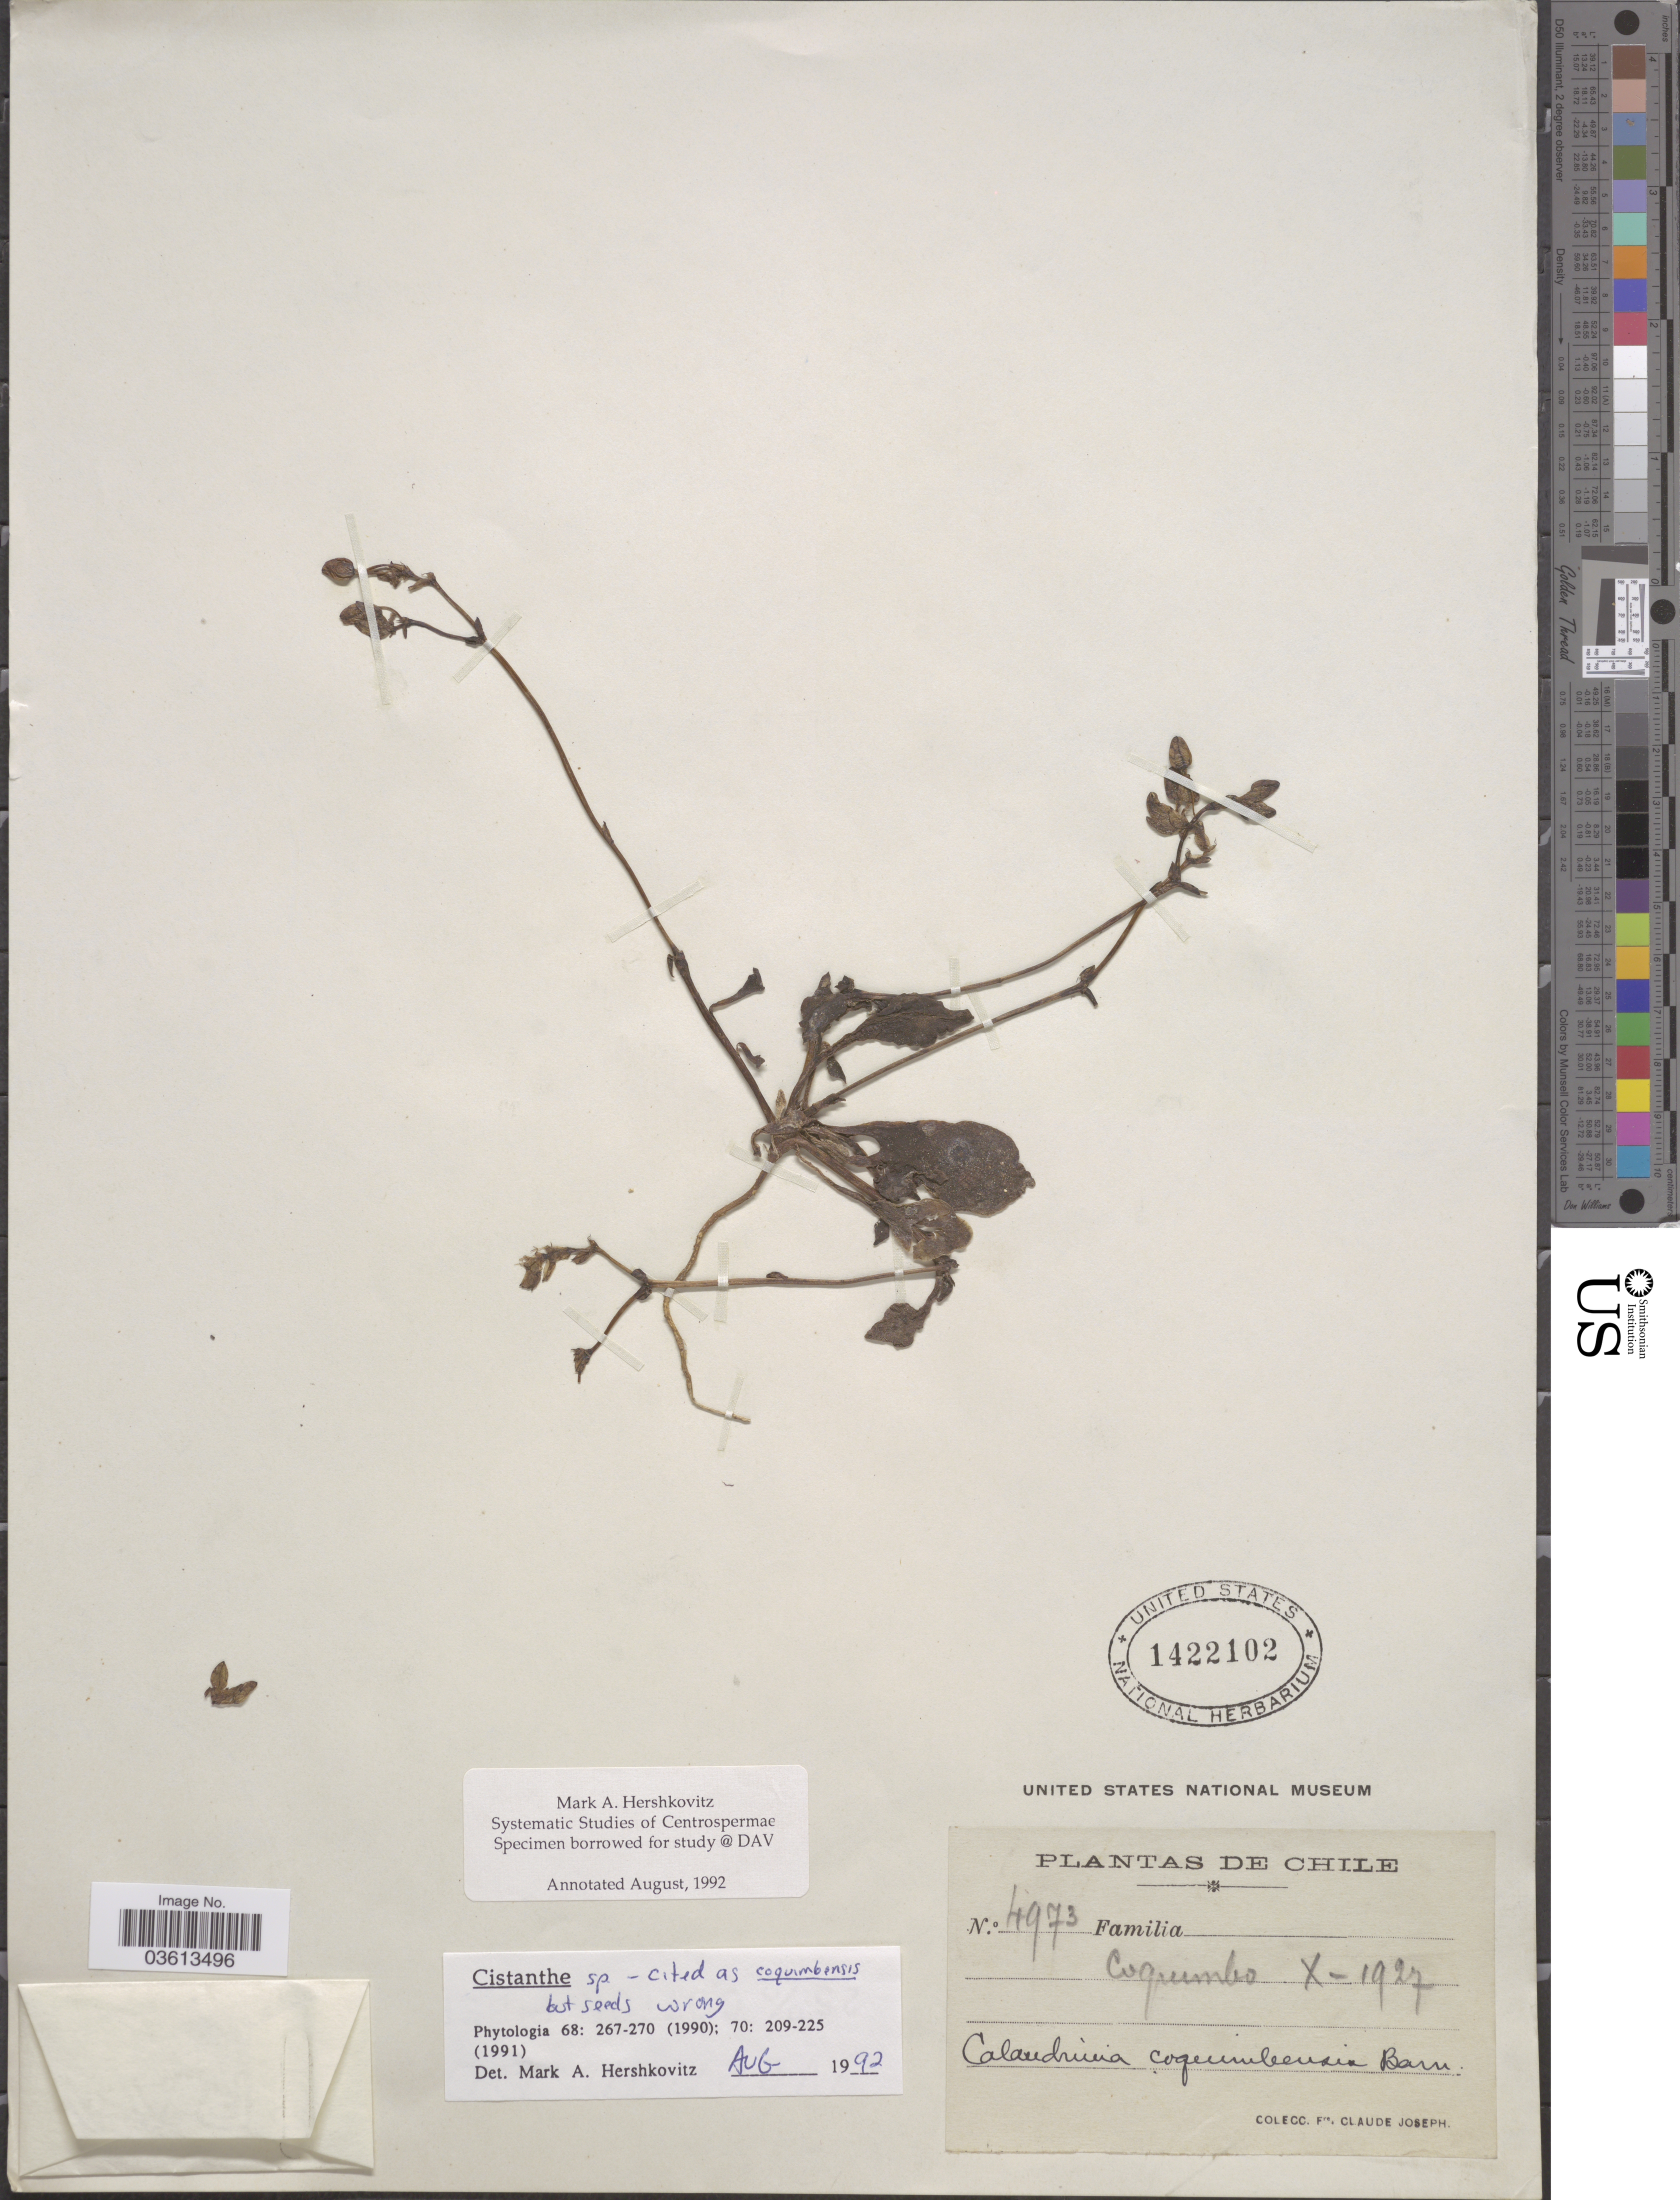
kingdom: Plantae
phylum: Tracheophyta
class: Magnoliopsida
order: Caryophyllales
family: Montiaceae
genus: Cistanthe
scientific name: Cistanthe sp.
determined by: Hershkovitz, M. A.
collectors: Bro. Claude-Joseph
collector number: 4973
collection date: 1927-10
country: Chile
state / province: Coquimbo (IV)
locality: Coquimbo.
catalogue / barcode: US 1422102